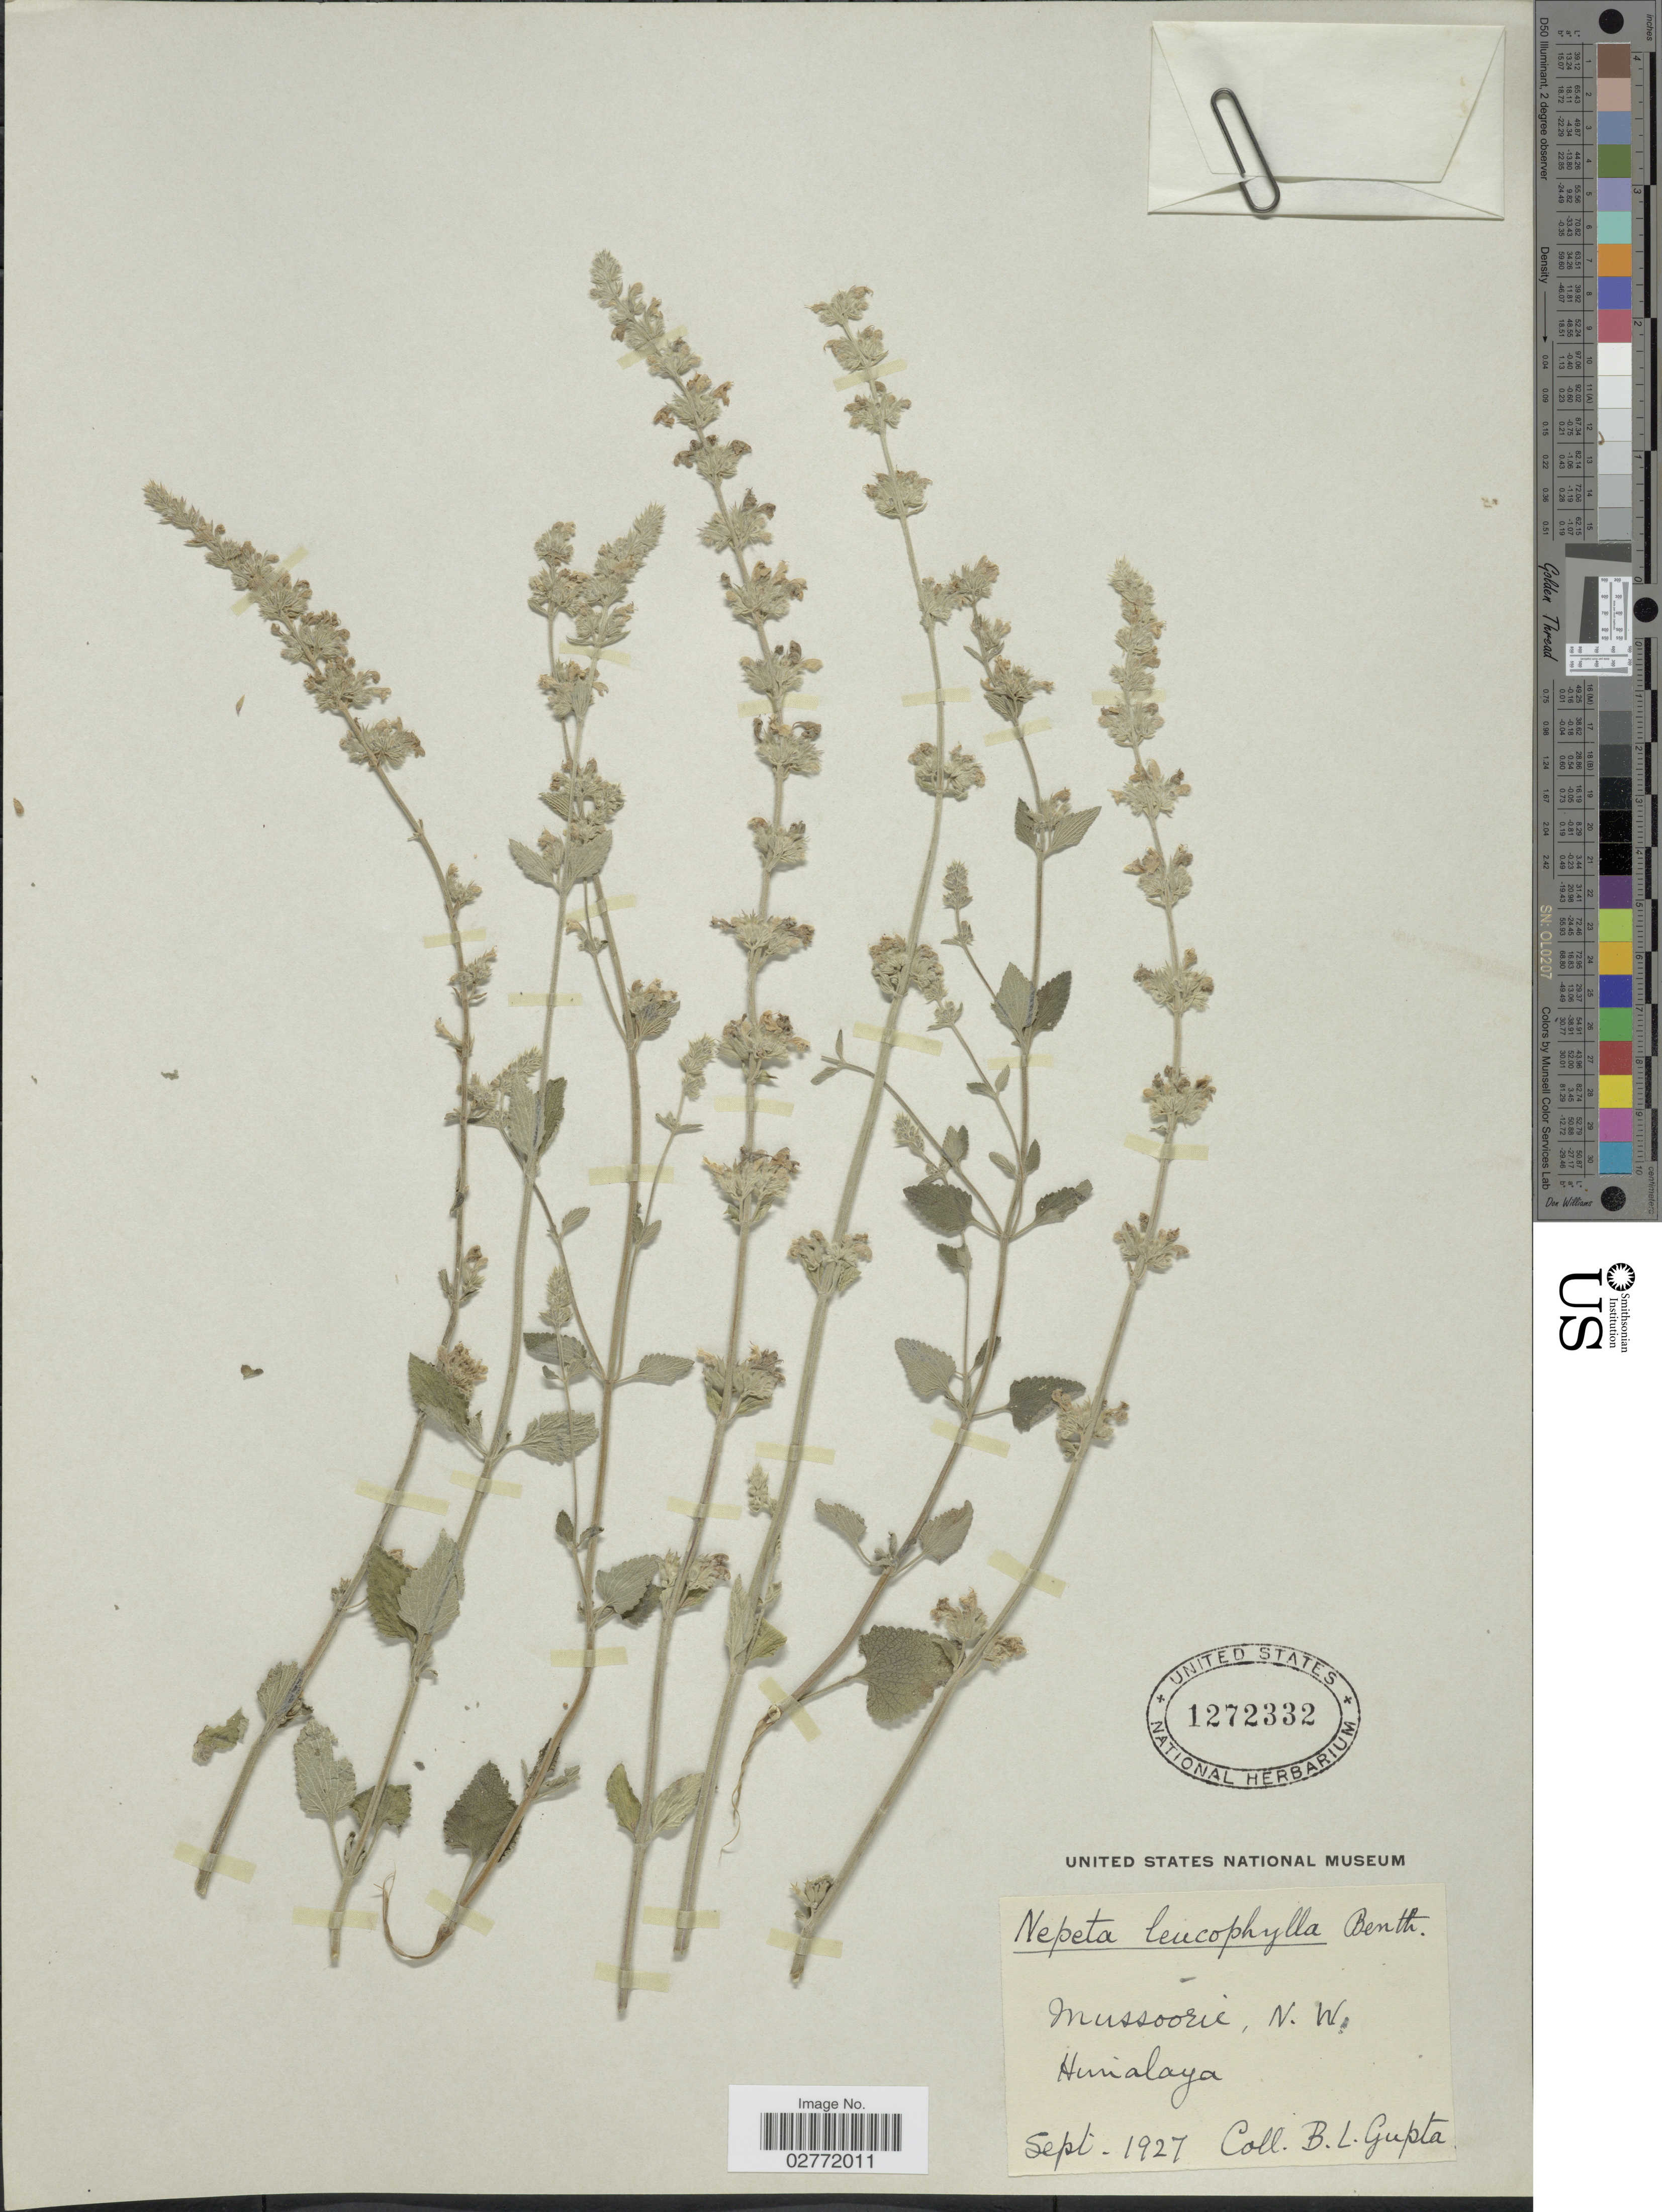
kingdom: Plantae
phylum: Tracheophyta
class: Magnoliopsida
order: Lamiales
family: Lamiaceae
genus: Nepeta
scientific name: Nepeta leucophylla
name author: Benth.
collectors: B. L. Gupta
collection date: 1927-09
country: India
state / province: Uttarakhand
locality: Mussoorie, N.W., Himalaya.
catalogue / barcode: US 1272332